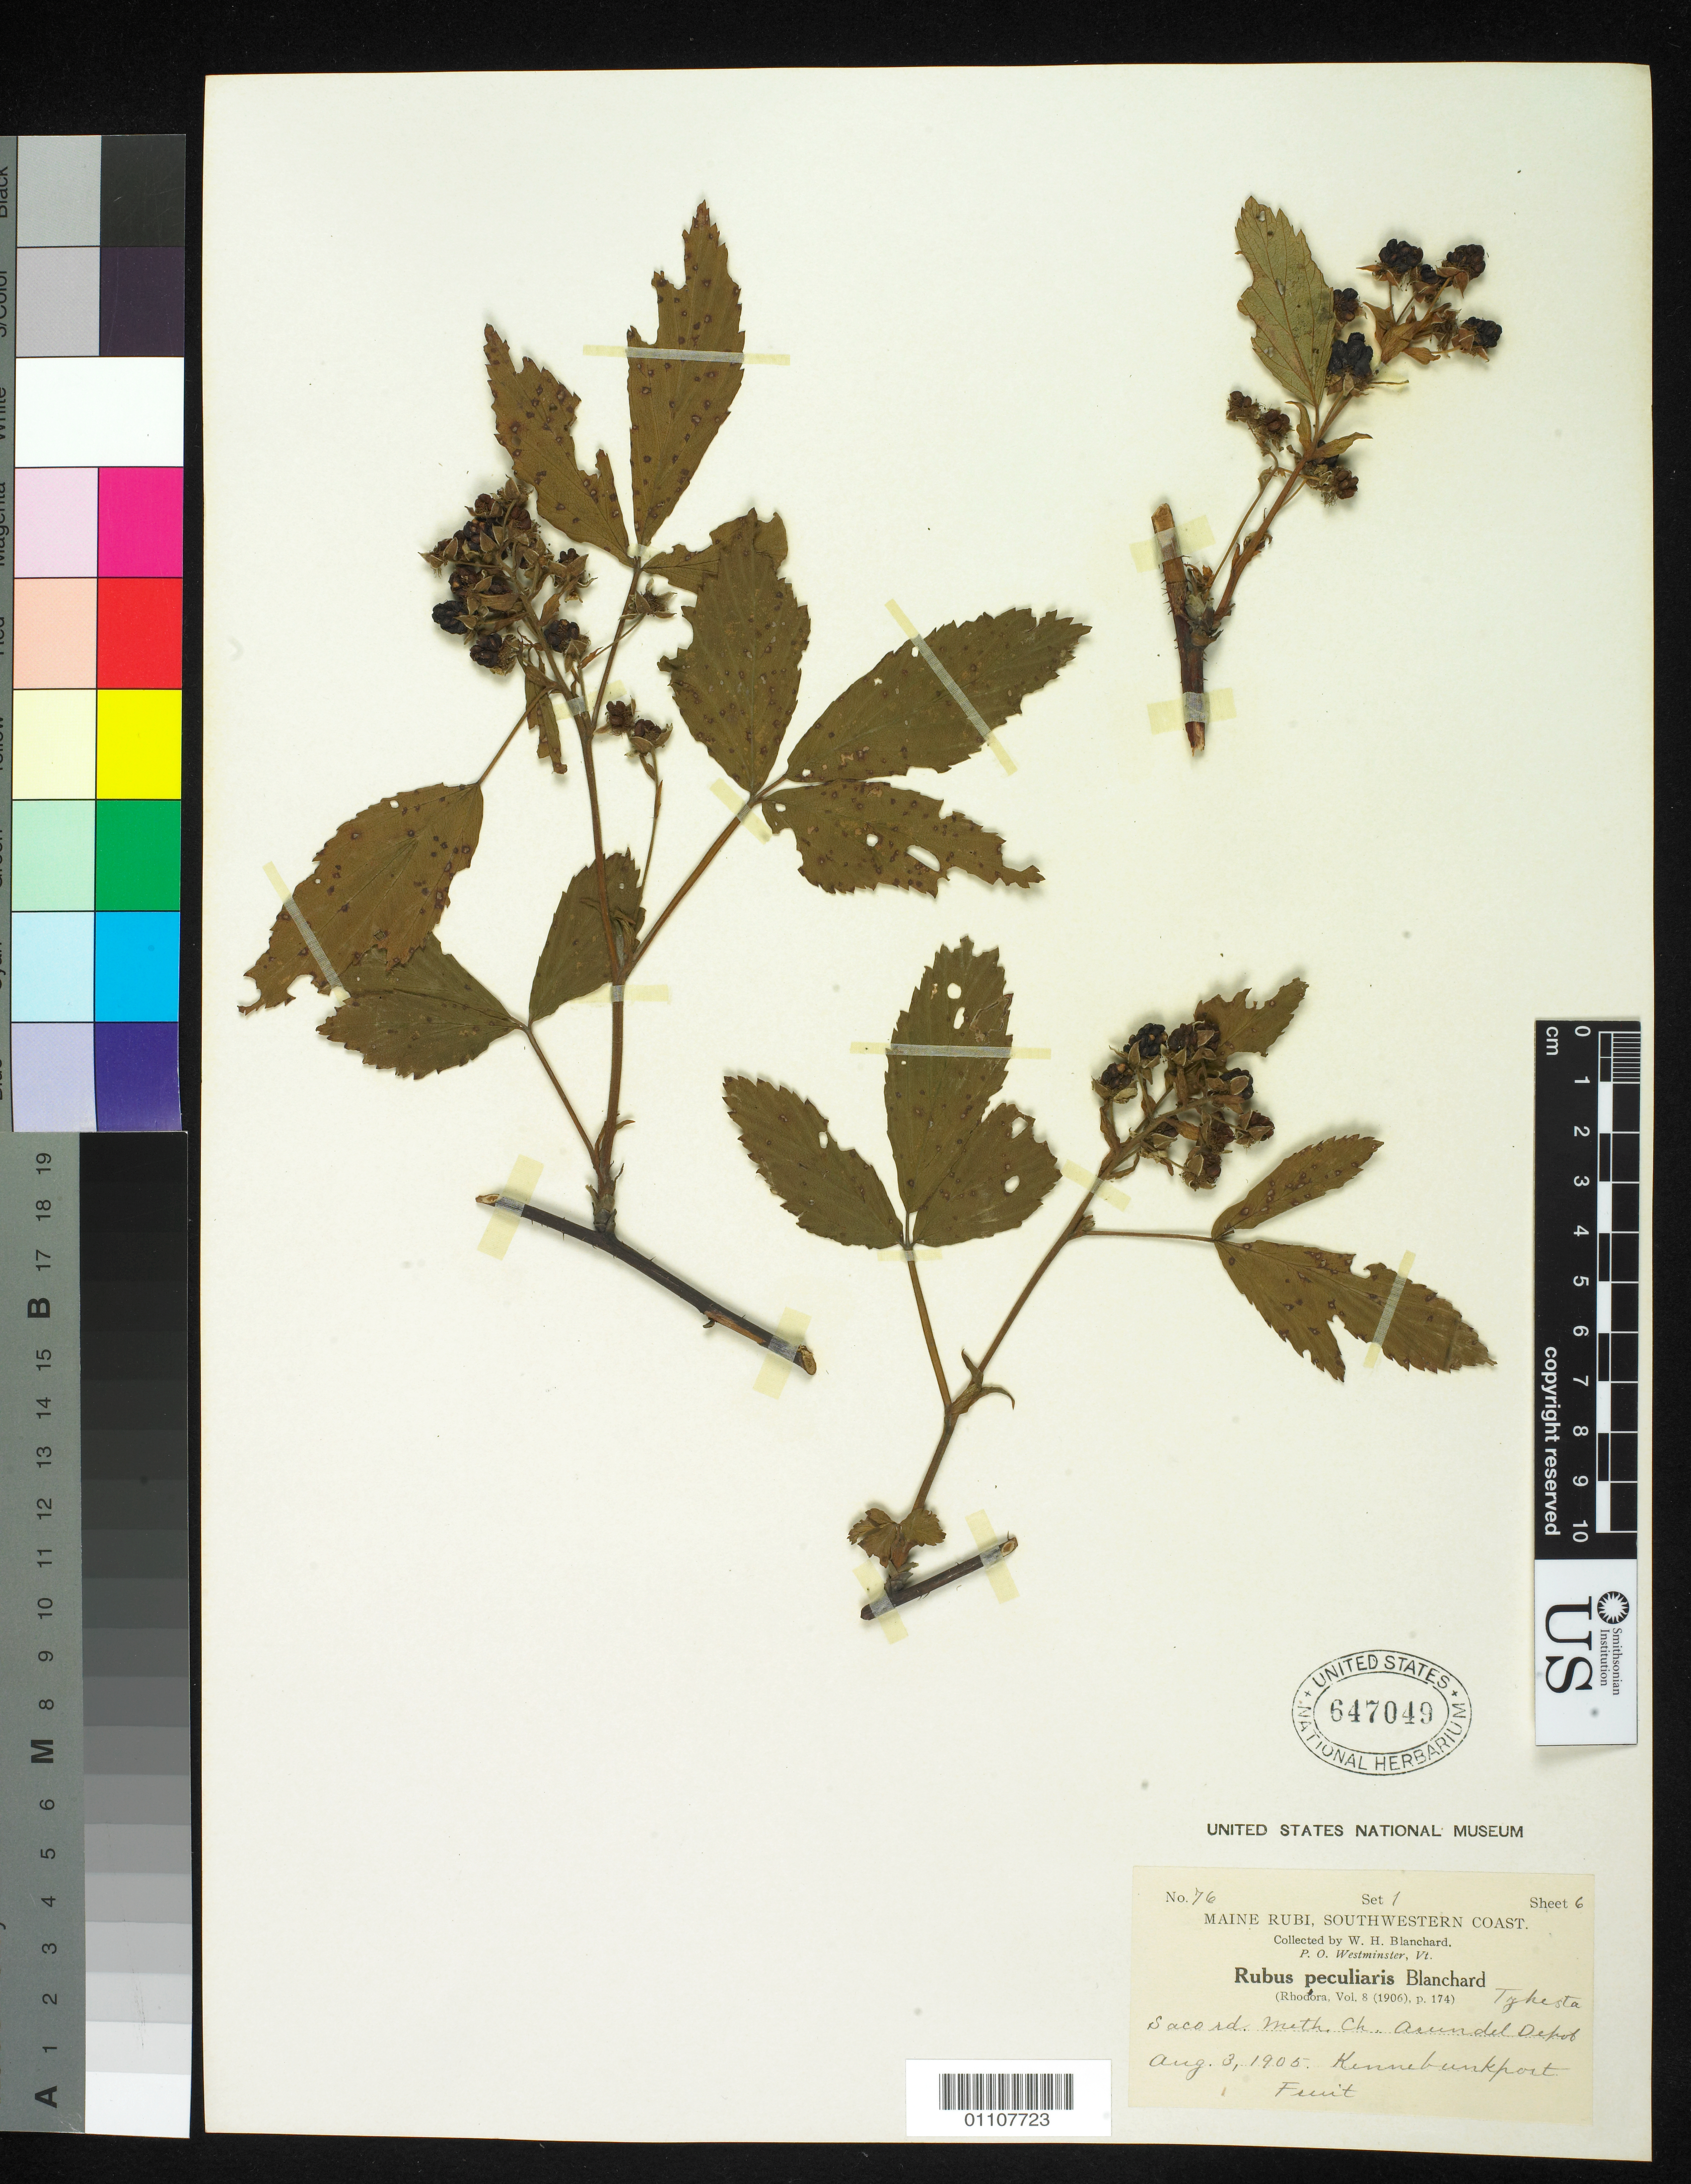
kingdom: Plantae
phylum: Tracheophyta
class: Magnoliopsida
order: Rosales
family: Rosaceae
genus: Rubus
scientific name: Rubus peculiaris Blanch., nom. illeg.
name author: Blanch.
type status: Syntype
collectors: W. H. Blanchard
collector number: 76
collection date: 1905-08-03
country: United States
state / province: Maine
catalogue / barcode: US 647049